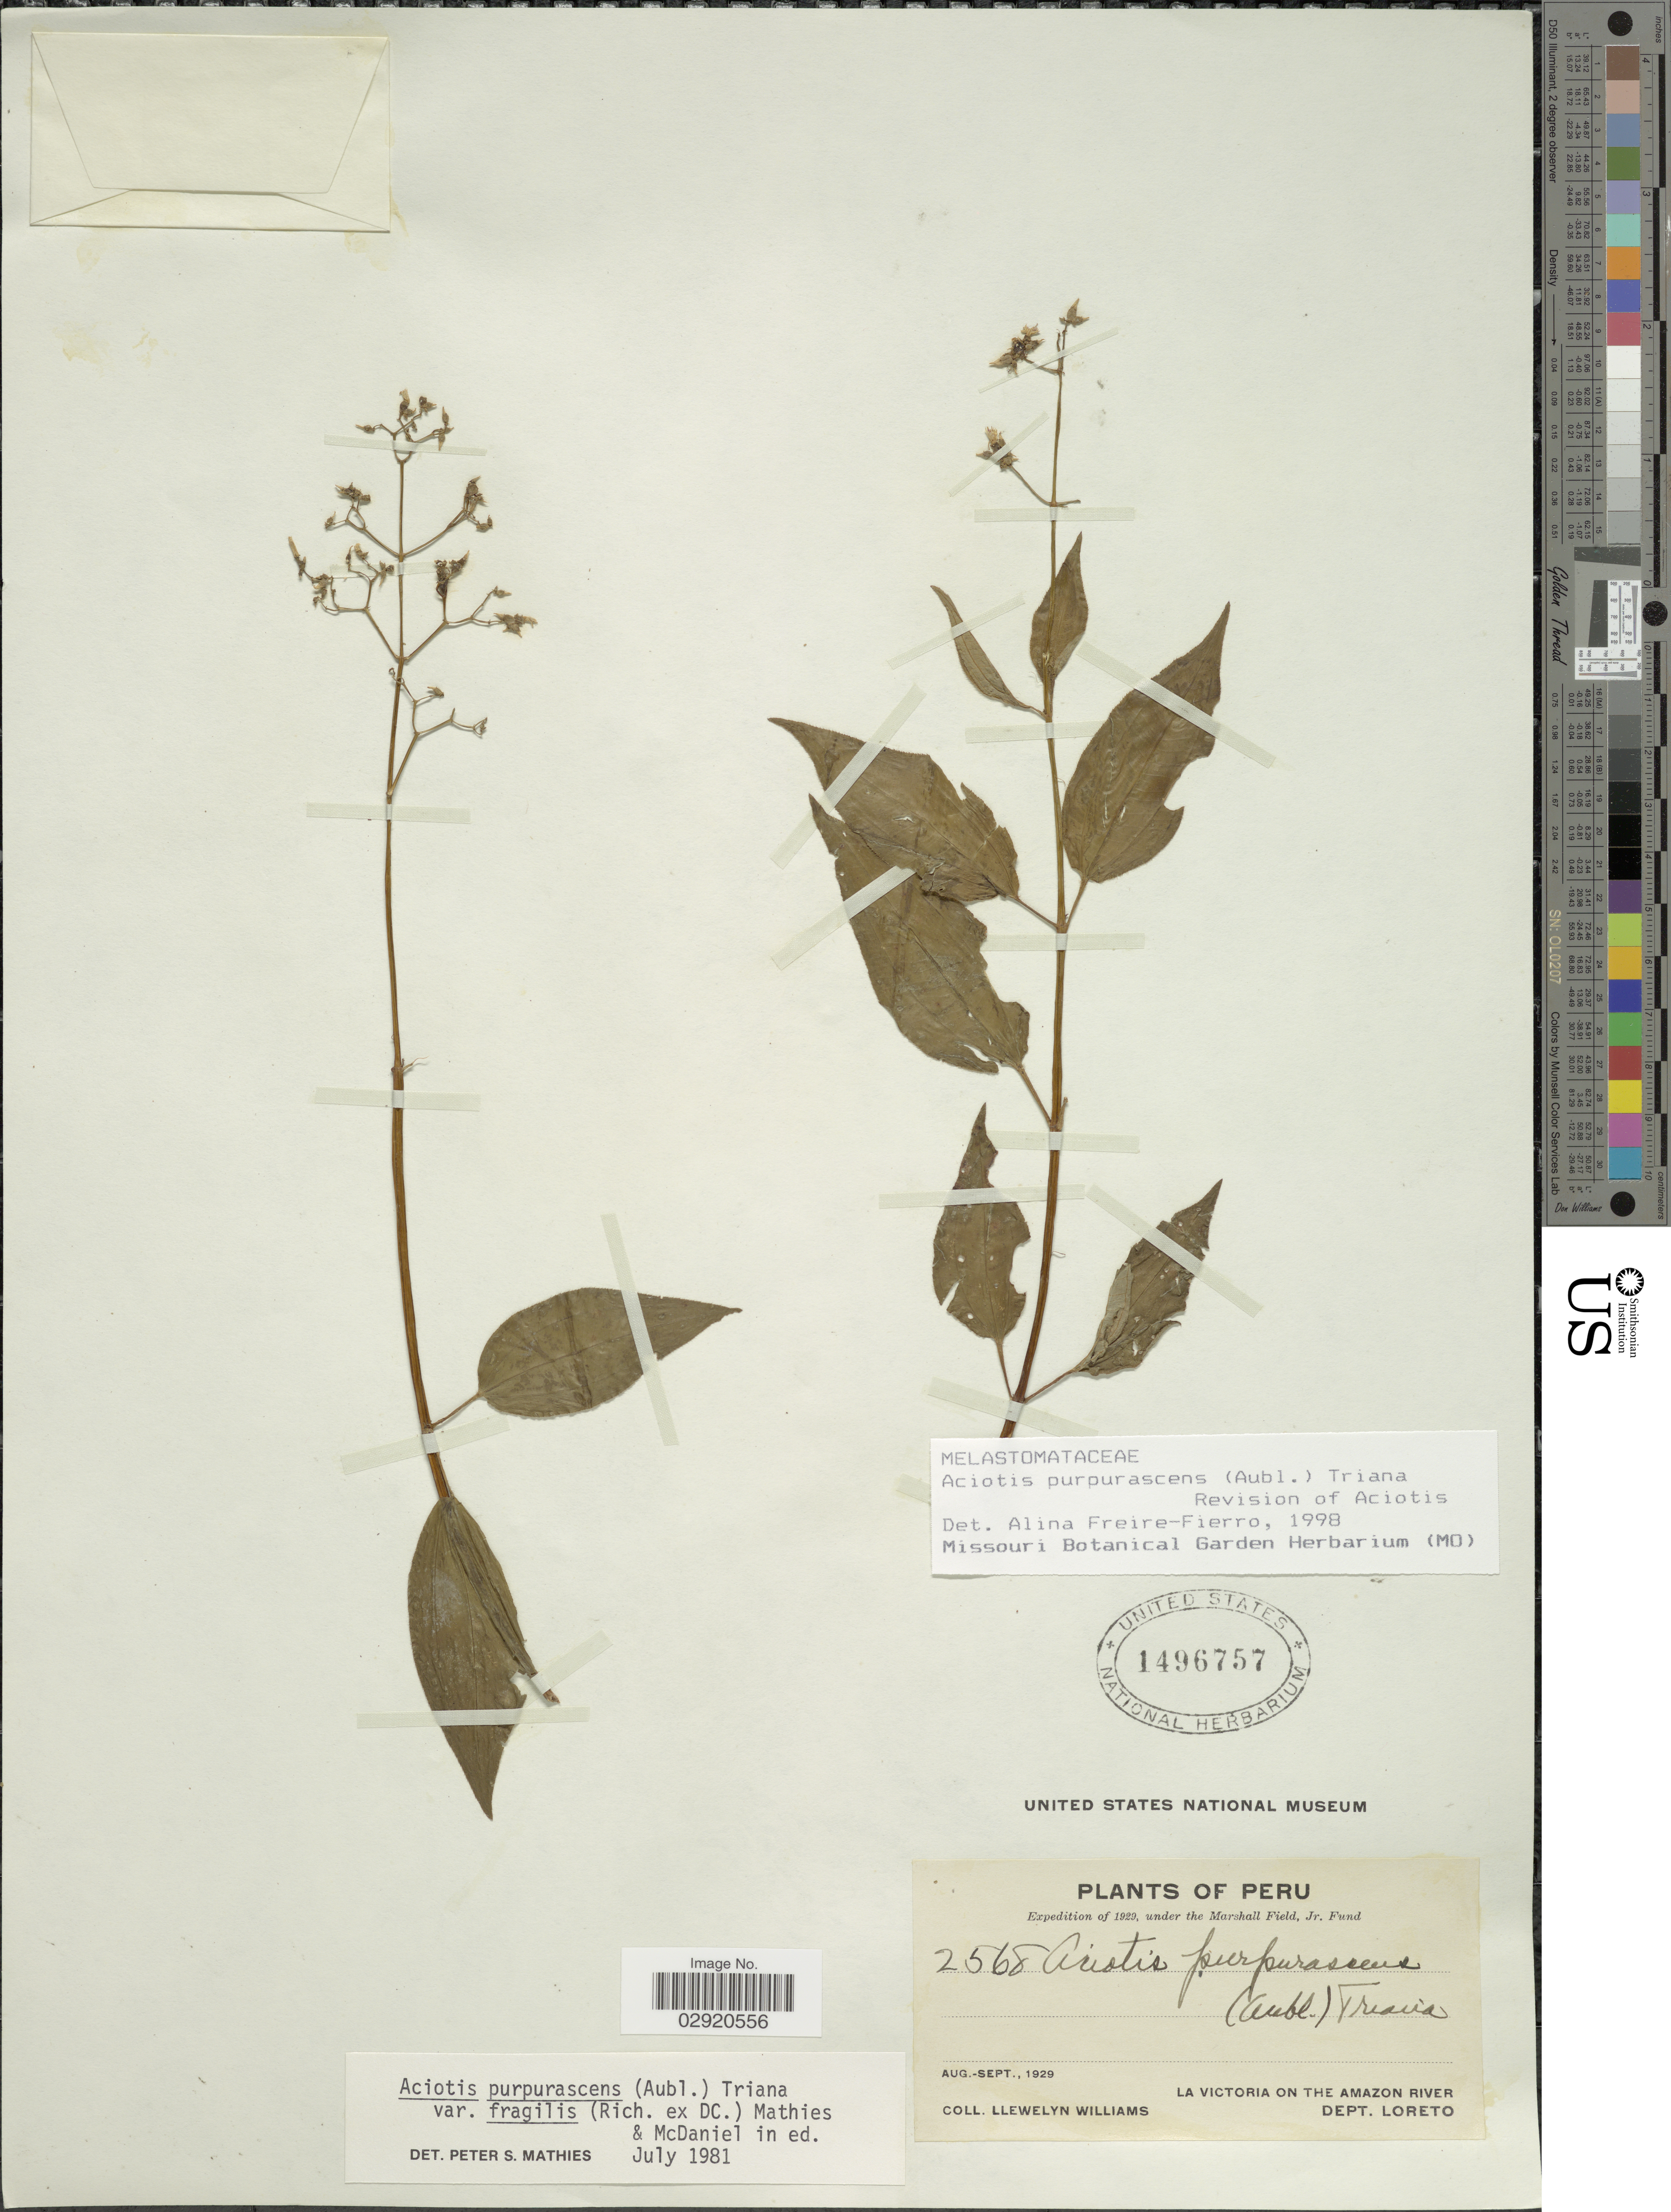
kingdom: Plantae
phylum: Tracheophyta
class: Magnoliopsida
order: Myrtales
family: Melastomataceae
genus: Aciotis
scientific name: Aciotis purpurascens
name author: (Aubl.) Triana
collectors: Ll. Williams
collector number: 2568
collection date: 1929-08/1929-09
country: Peru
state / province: Loreto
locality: La Victoria on the Amazon River. Dept. Loreto.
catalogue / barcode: US 1496757